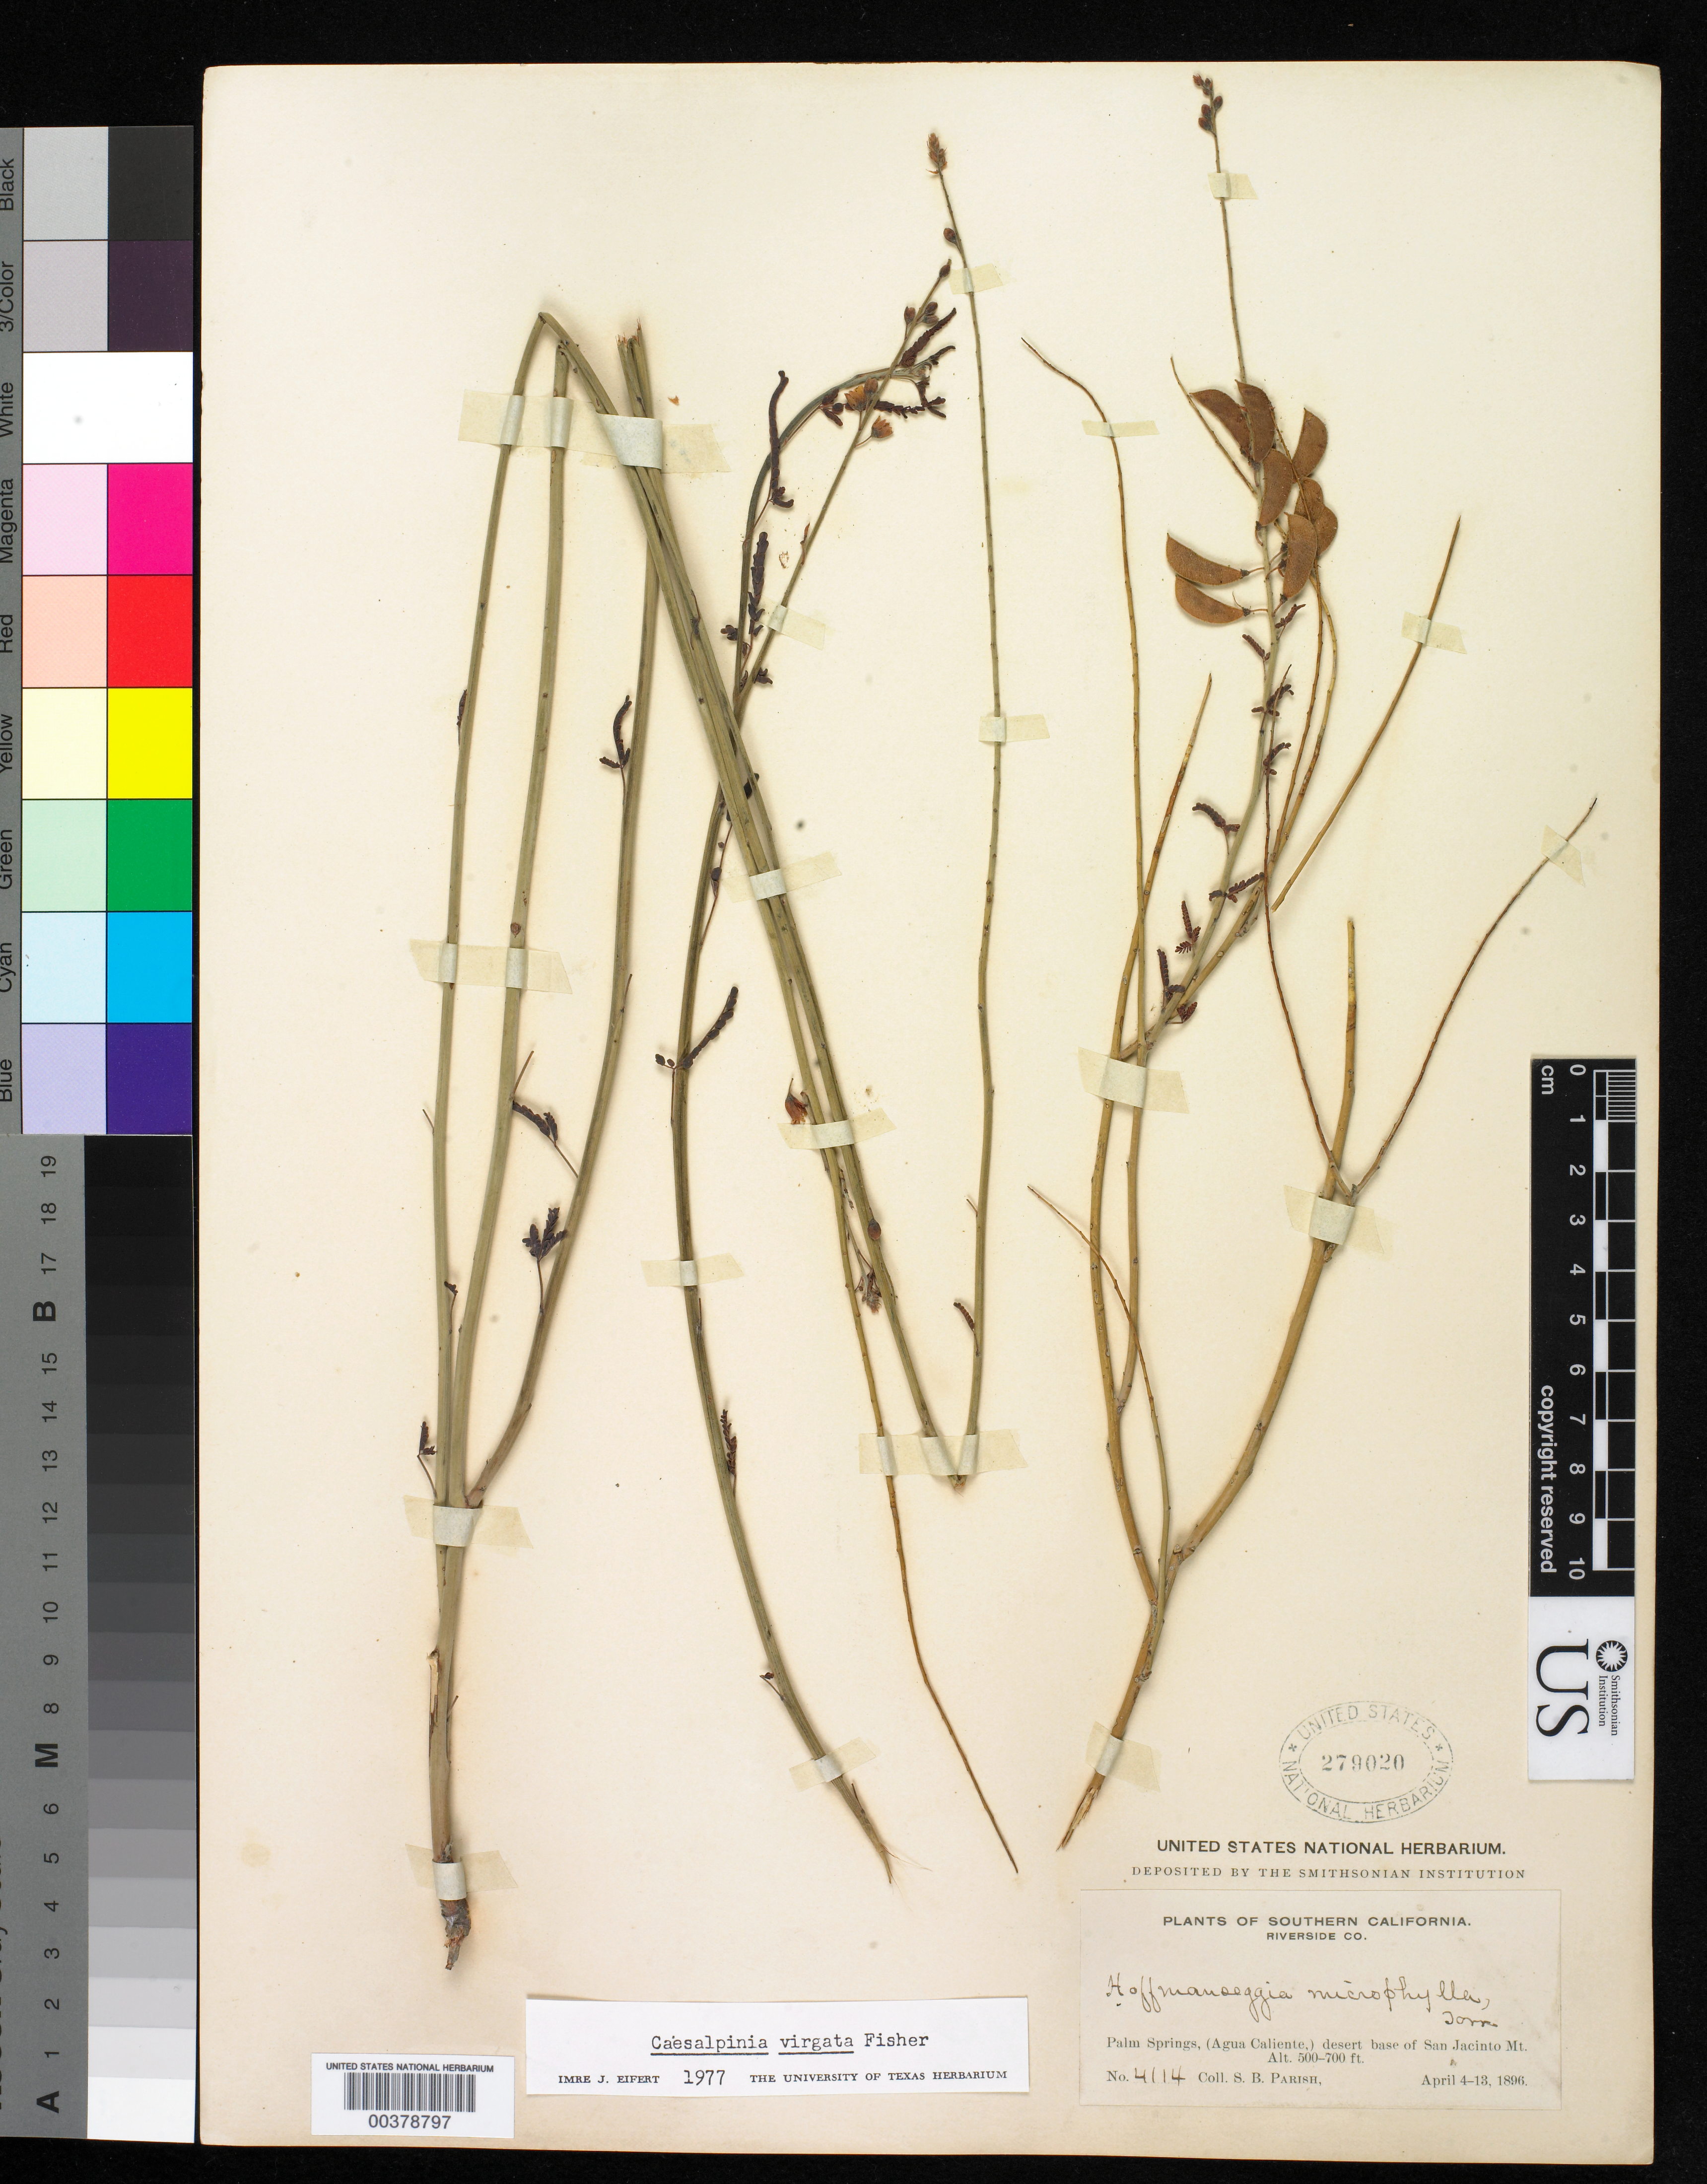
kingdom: Plantae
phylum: Tracheophyta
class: Magnoliopsida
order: Fabales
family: Fabaceae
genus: Hoffmannseggia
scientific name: Hoffmannseggia microphylla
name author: Torr.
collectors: S. B. Parish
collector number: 4114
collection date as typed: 04 Apr 1896 to 13 Apr 1896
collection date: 1896-04-04/1896-04-13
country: United States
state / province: California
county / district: Riverside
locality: Palm Springs (Agua Caliente) desert base of San Jacinto Mts.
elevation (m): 152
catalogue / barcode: US 279020